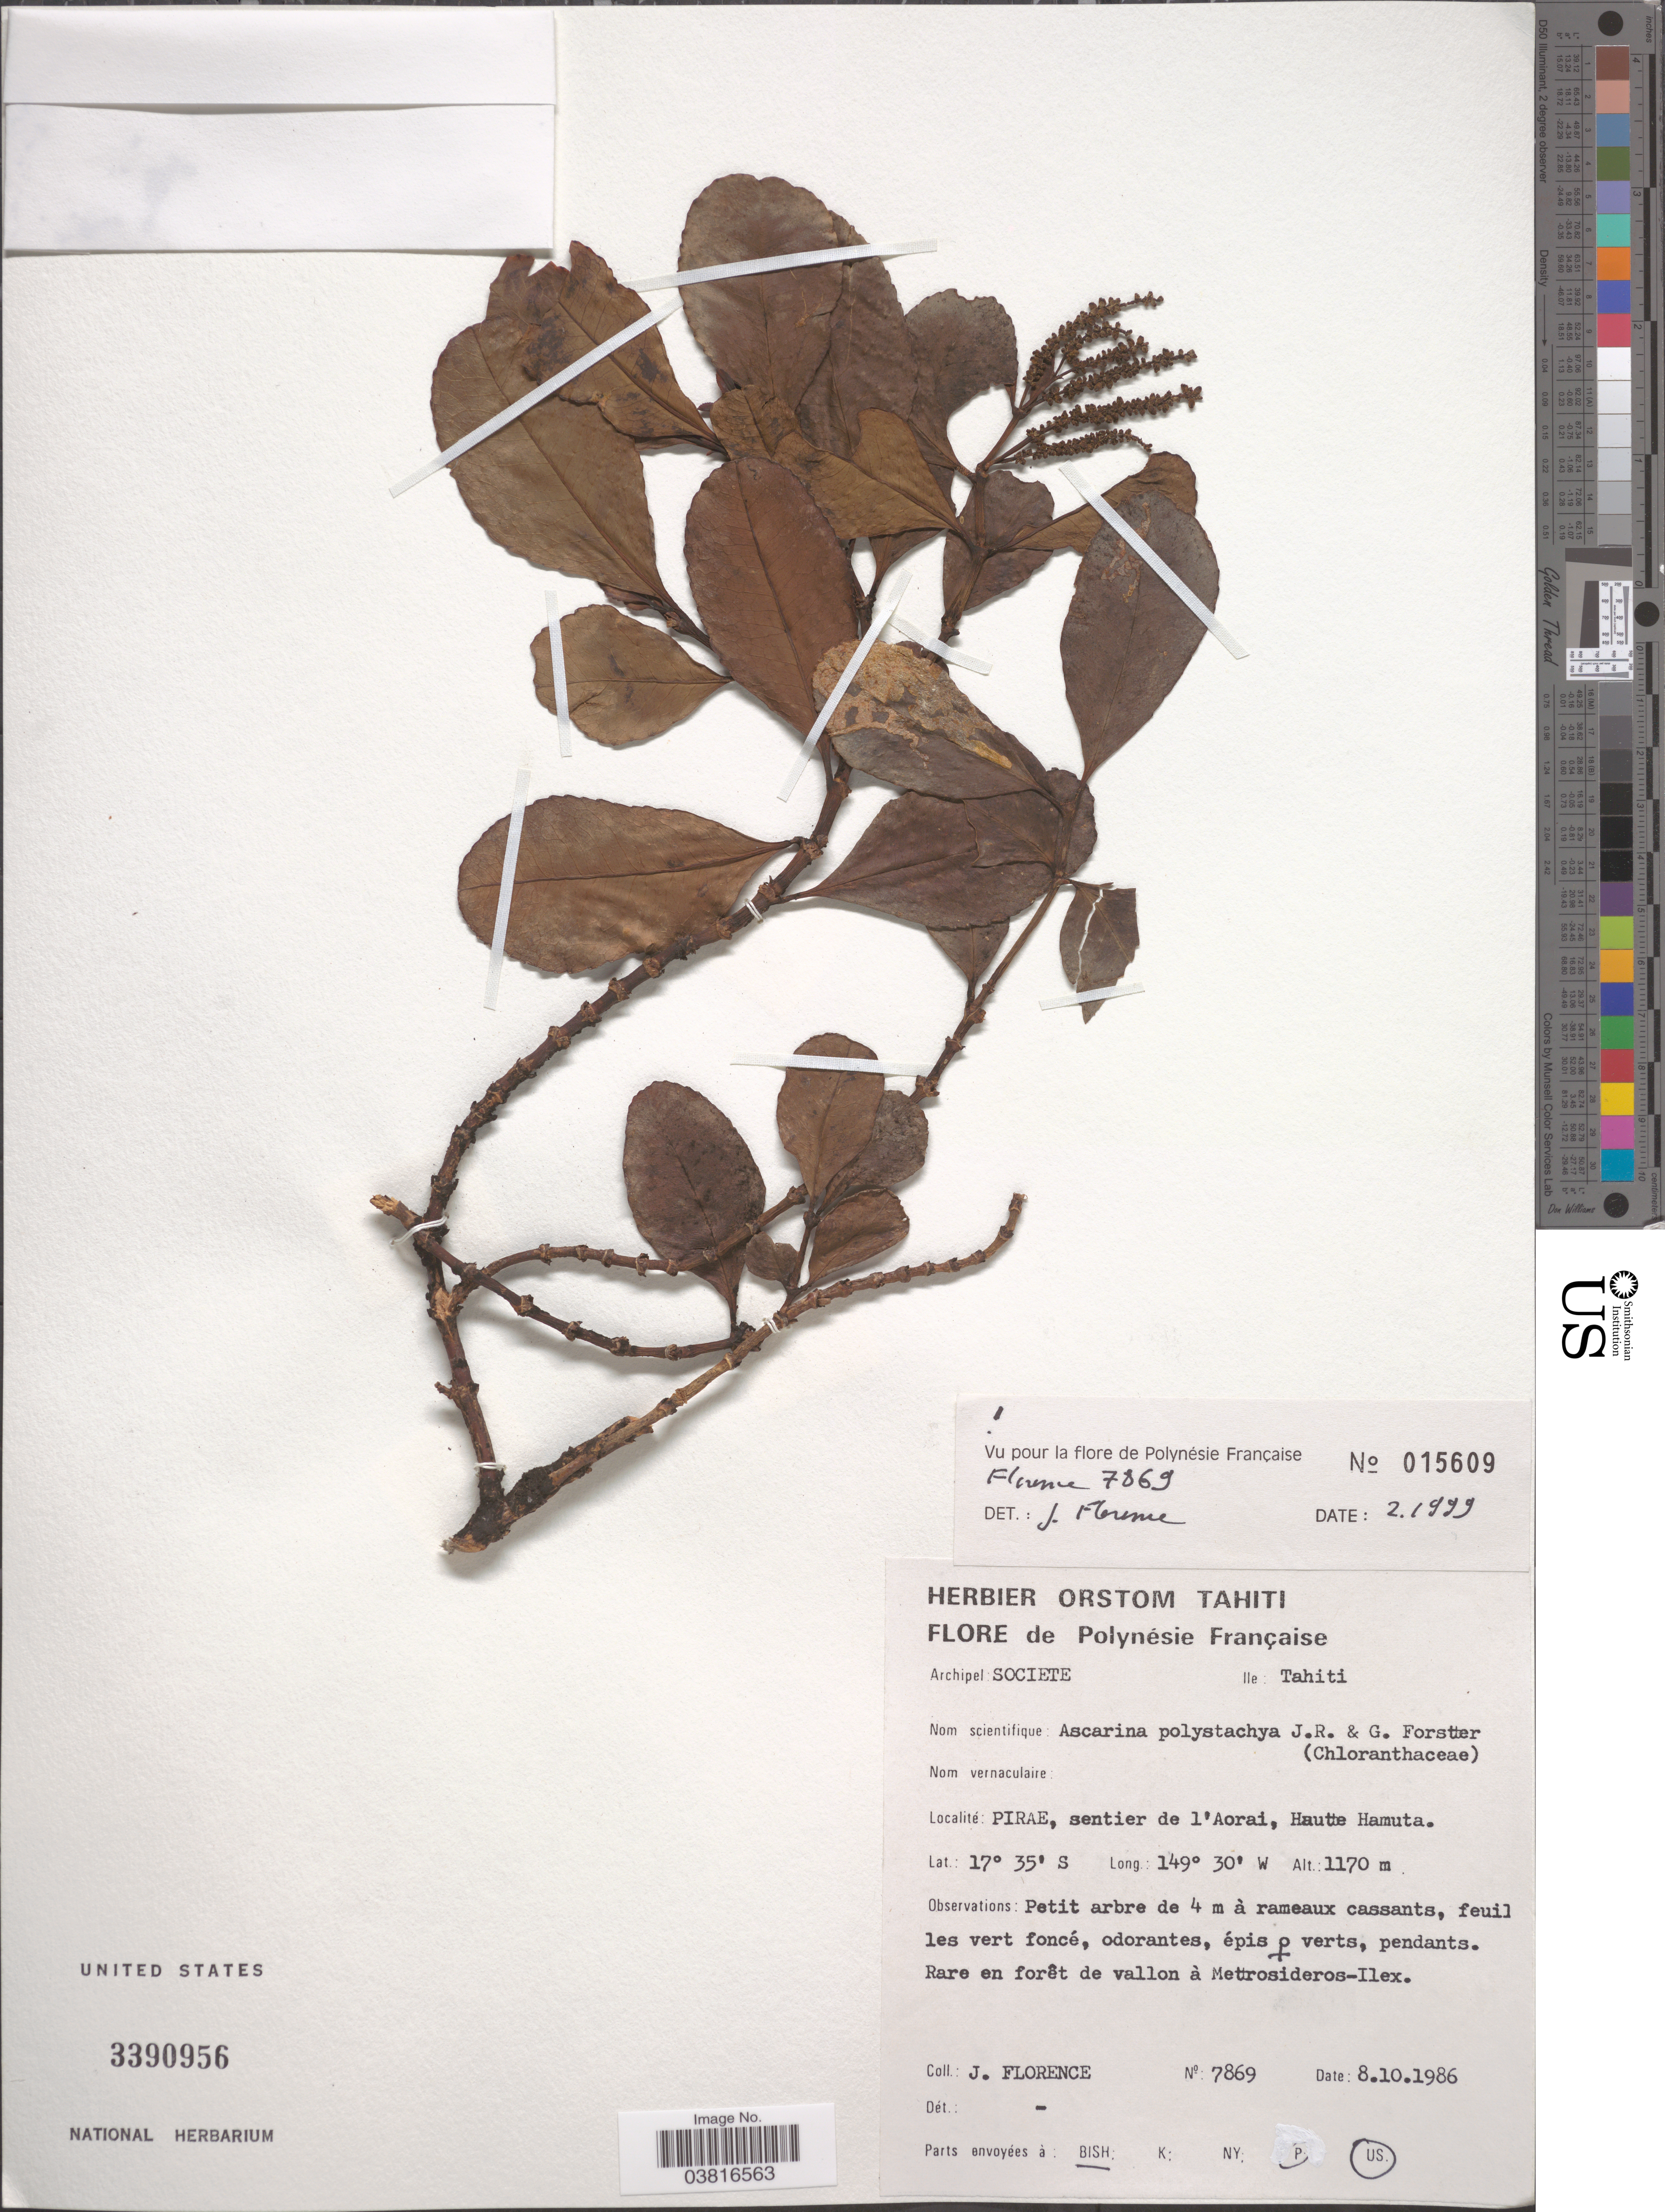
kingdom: Plantae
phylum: Tracheophyta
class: Magnoliopsida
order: Chloranthales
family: Chloranthaceae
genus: Ascarina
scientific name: Ascarina polystachya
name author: J.R. Forst. & G. Forst.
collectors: J. Florence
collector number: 7869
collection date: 1986-10-08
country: French Polynesia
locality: Polynésie Française. Archipel: Societe. Ile: Tahiti. Pirae, sentier de l'Aorai, Hautte Hamuta.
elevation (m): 1170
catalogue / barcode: US 3390956